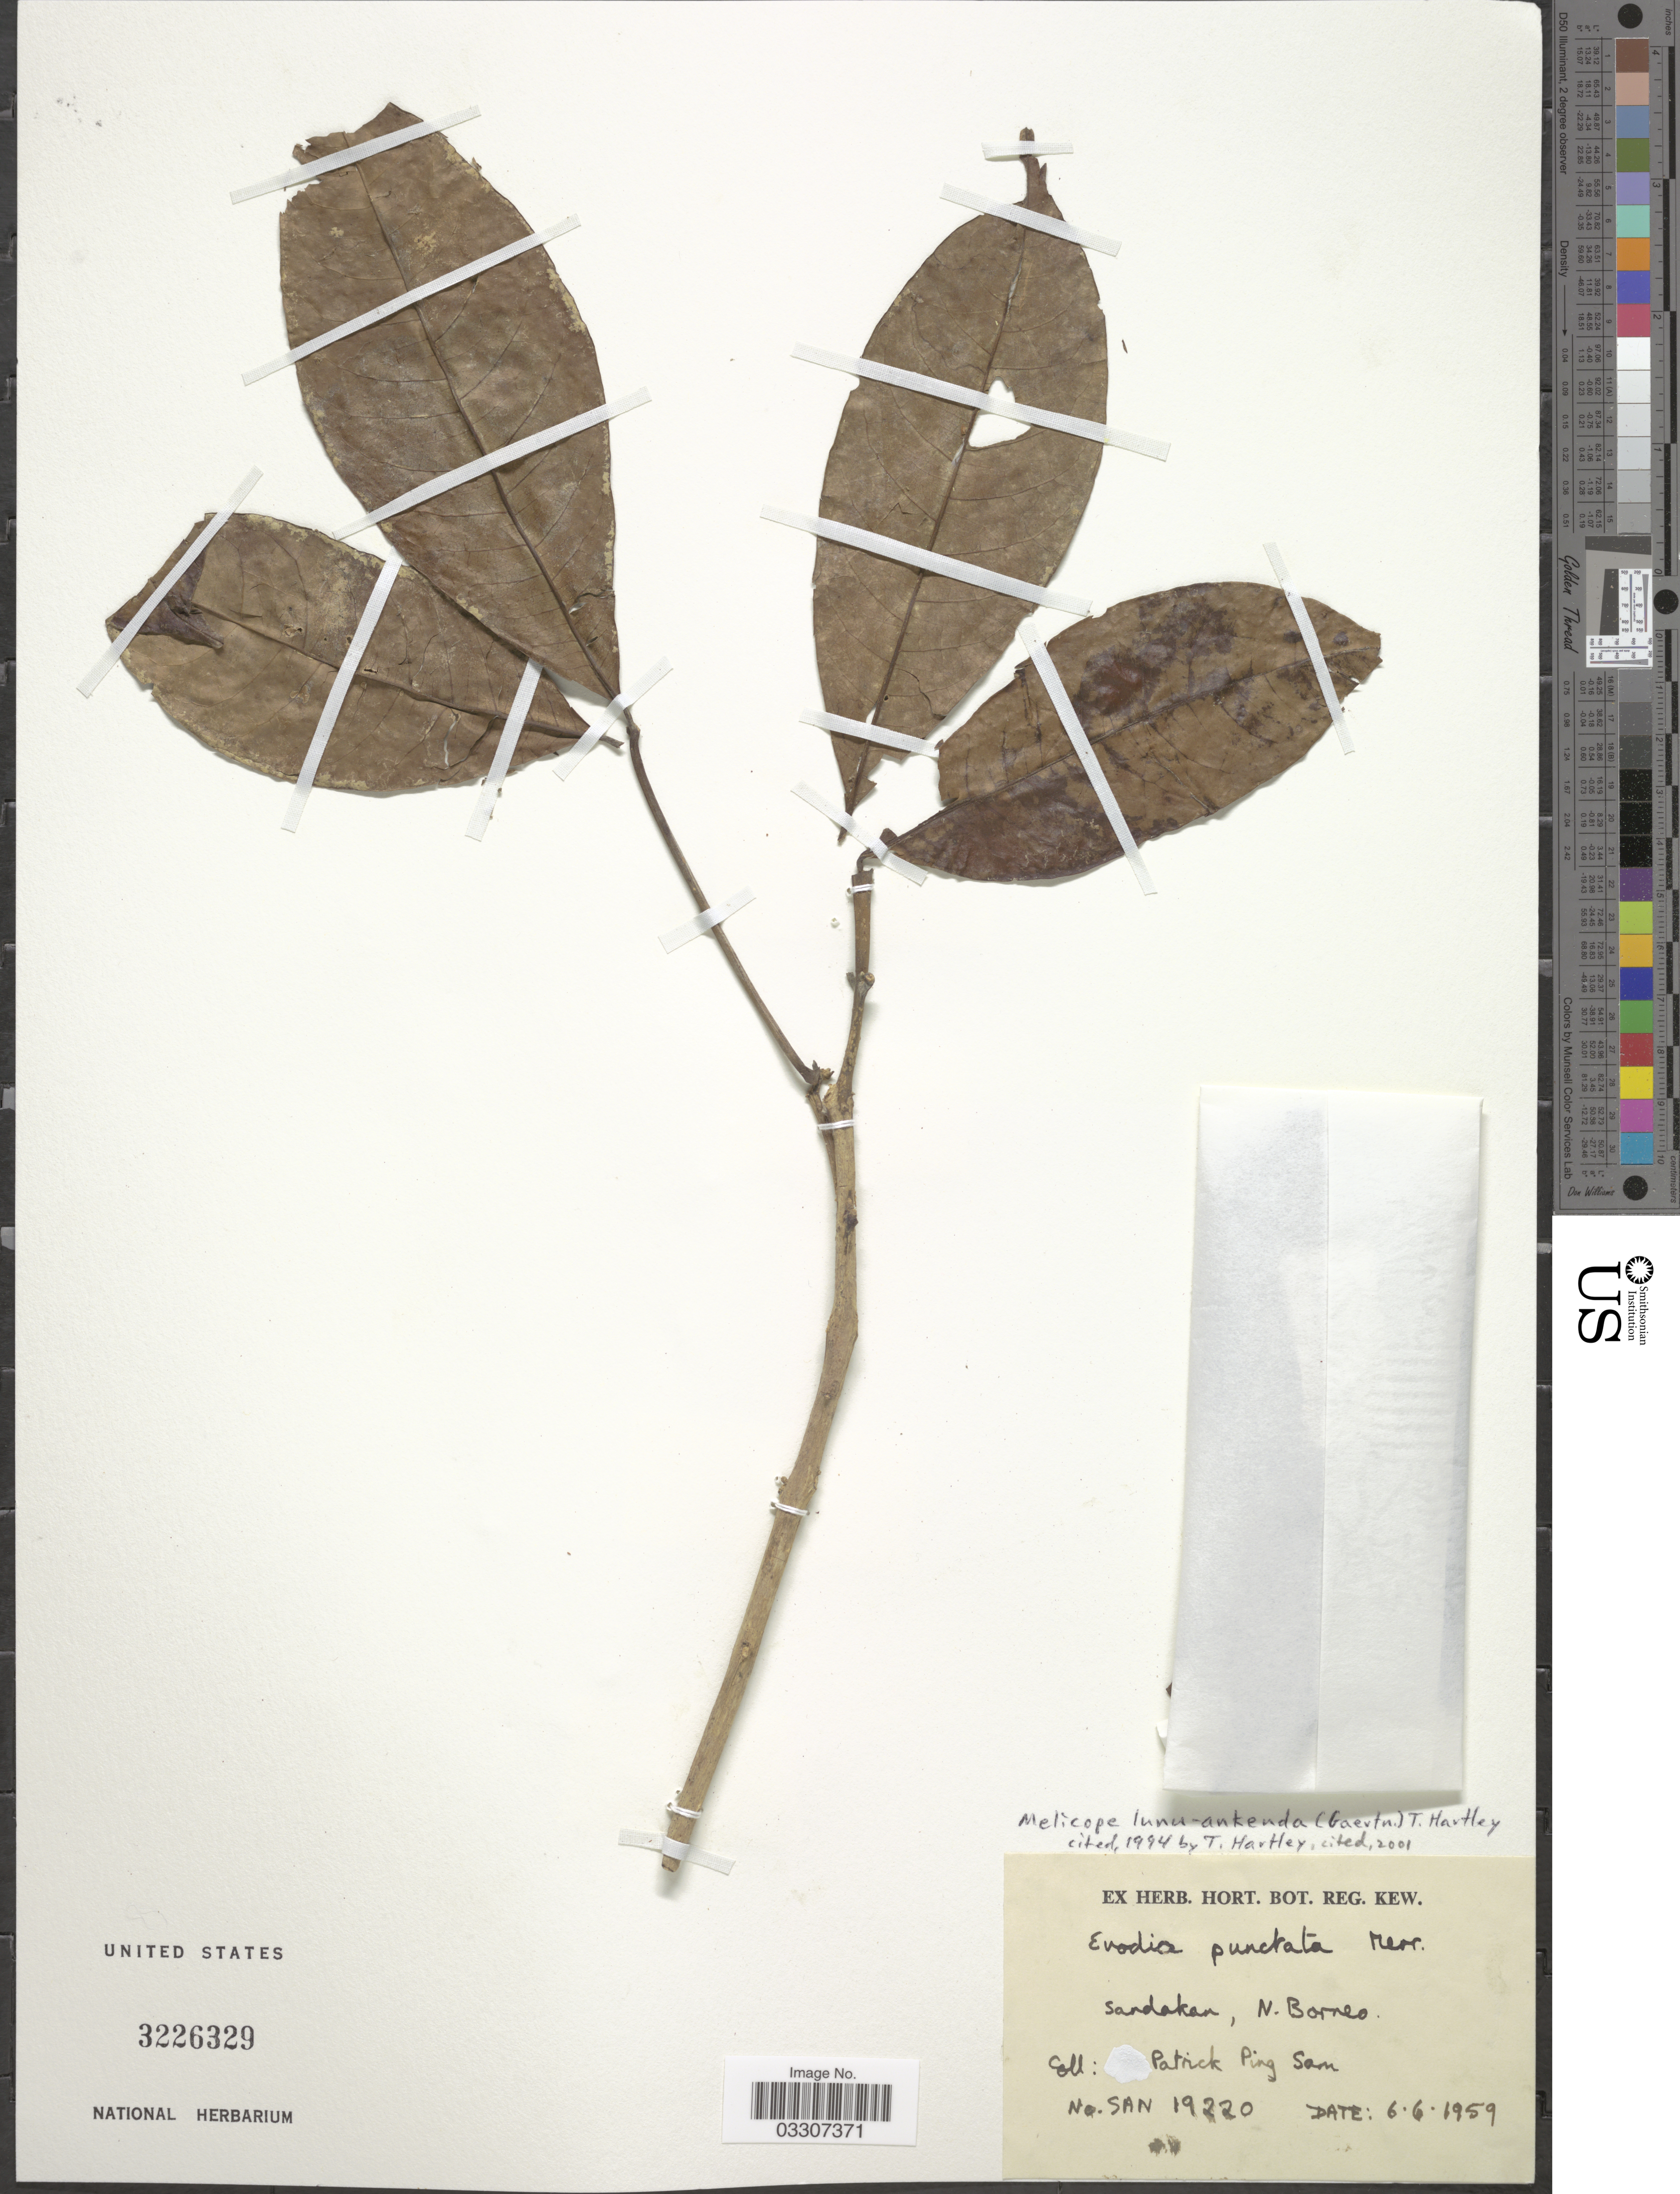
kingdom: Plantae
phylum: Tracheophyta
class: Magnoliopsida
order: Sapindales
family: Rutaceae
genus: Melicope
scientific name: Melicope lunu-ankenda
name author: (Gaertn.) T.G. Hartley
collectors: Patrick Ping San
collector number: SAN 19220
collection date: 1959-06-06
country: Malaysia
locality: Sandakan, N. Borneo.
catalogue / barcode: US 3226329